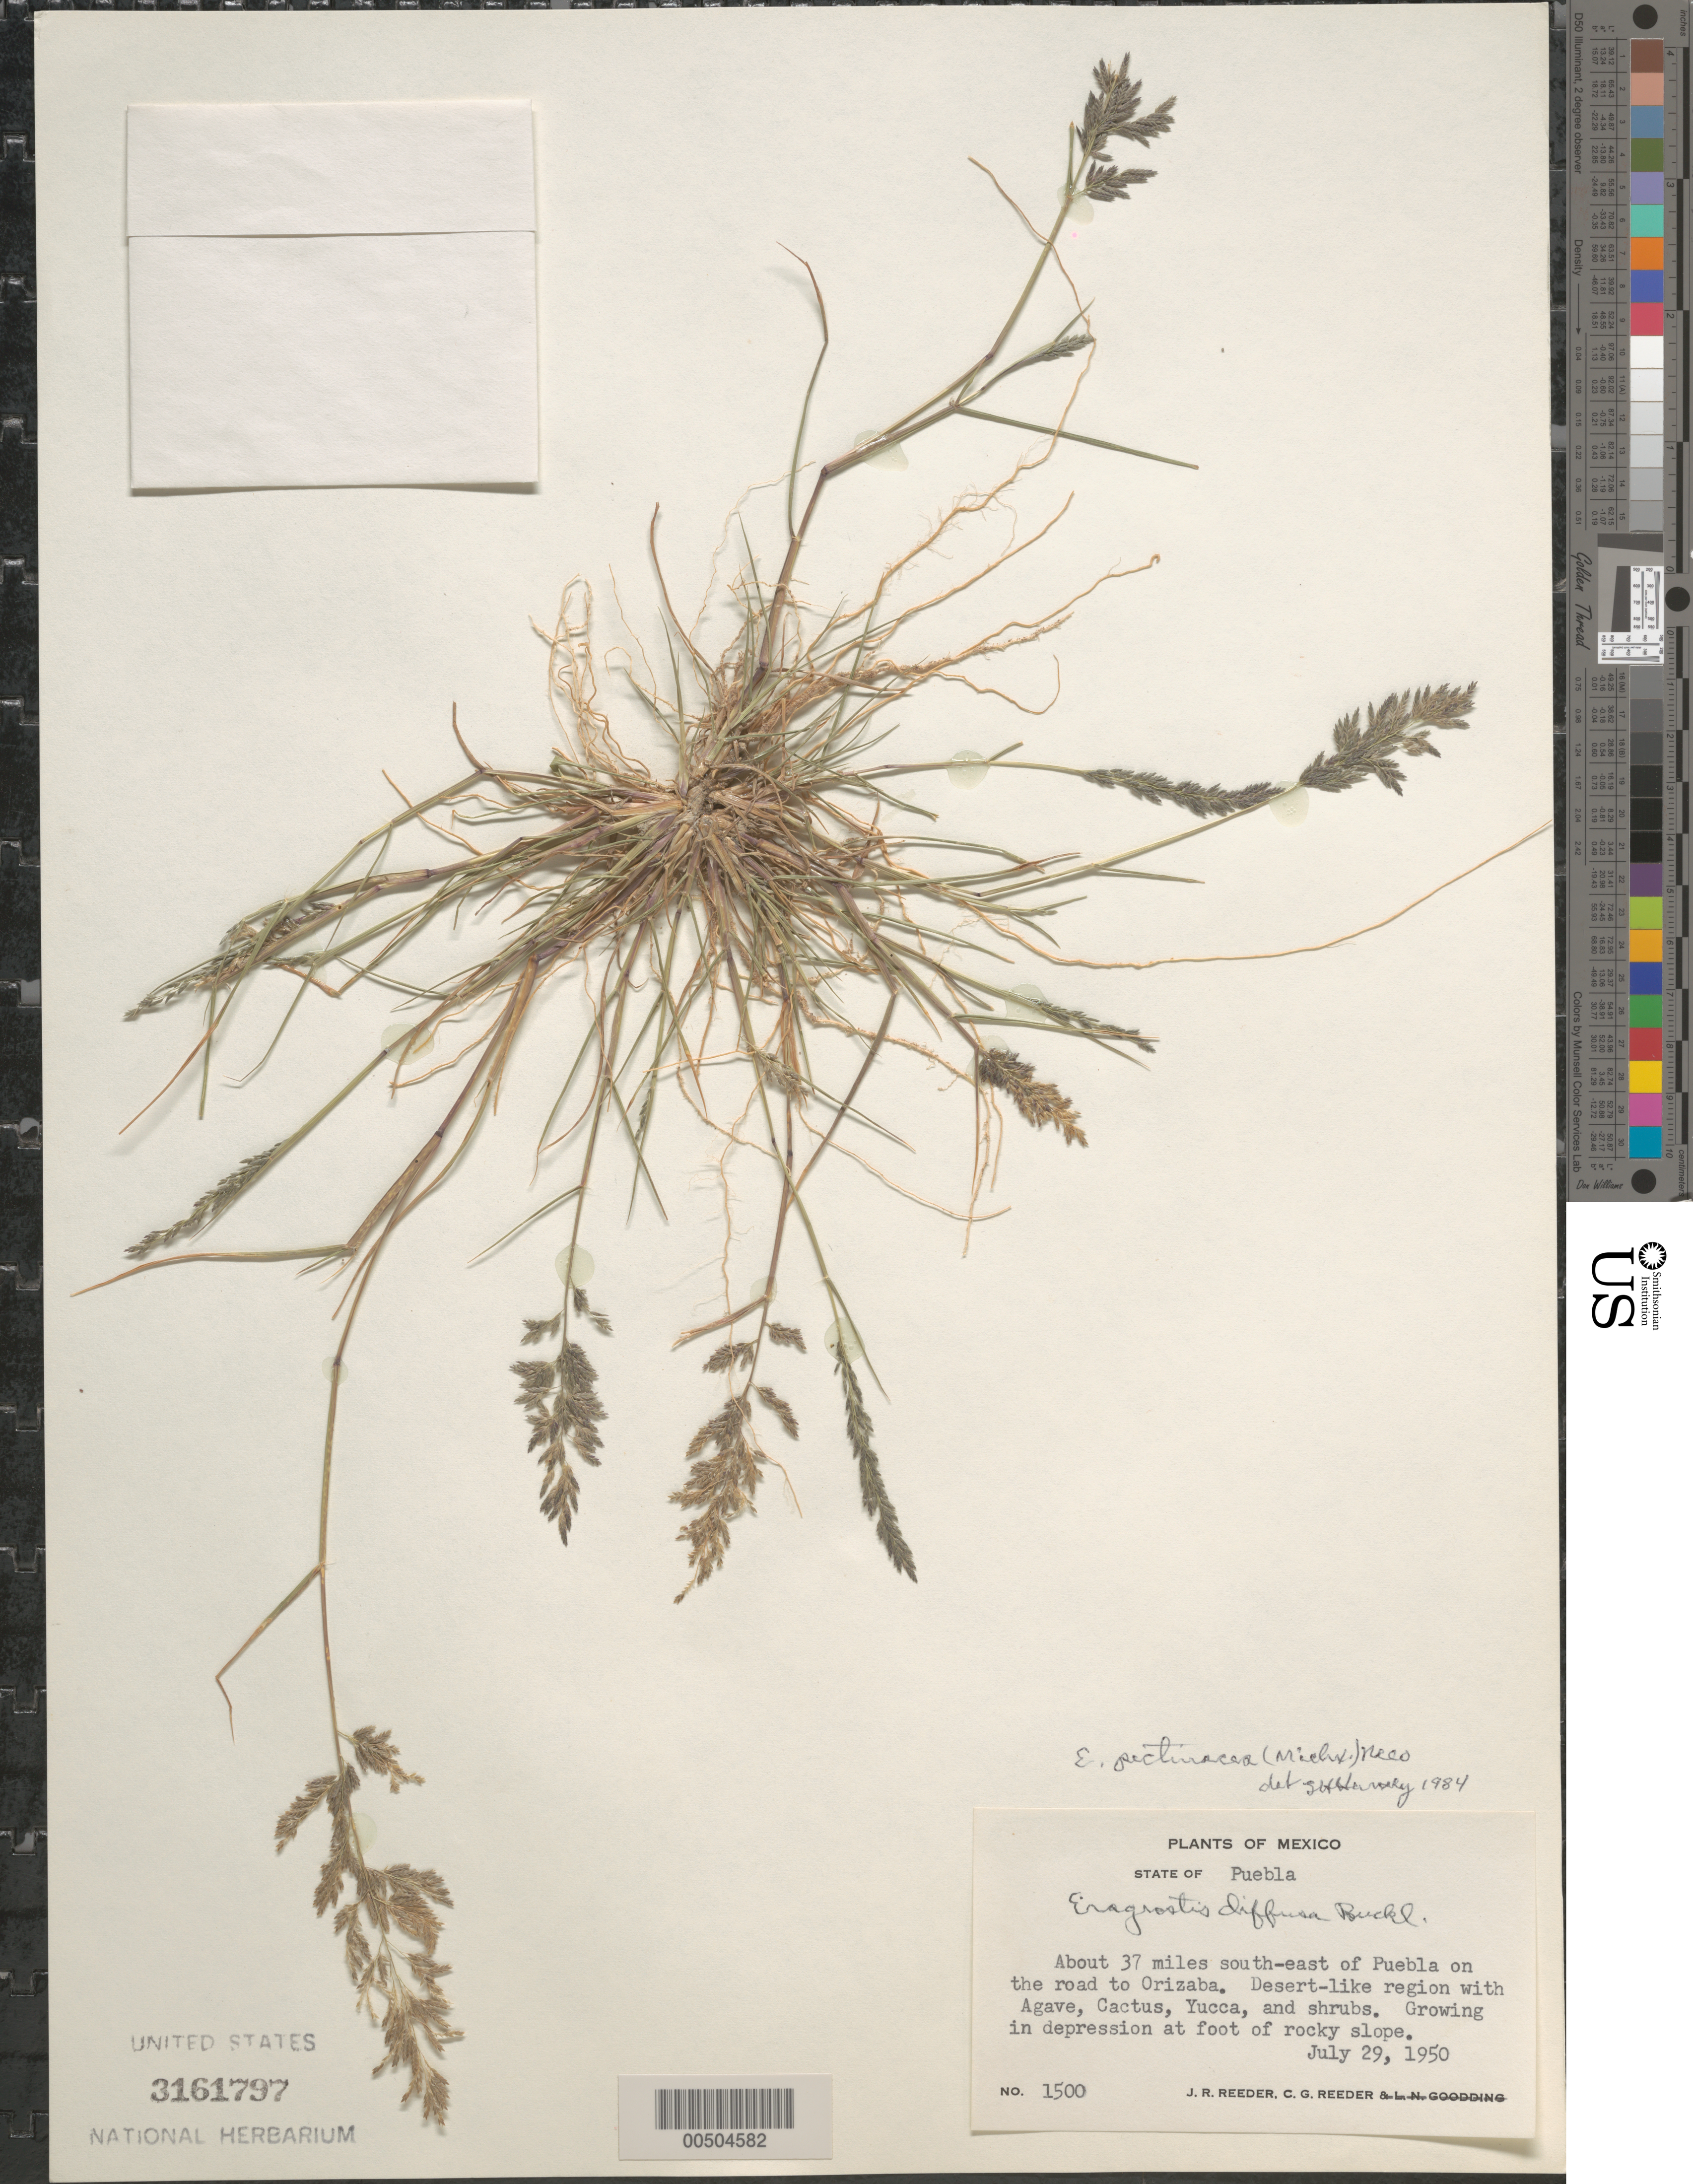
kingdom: Plantae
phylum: Tracheophyta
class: Liliopsida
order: Poales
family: Poaceae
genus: Eragrostis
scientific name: Eragrostis pectinacea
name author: (Michx.) Nees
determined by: Harvey, L. H.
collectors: J. R. Reeder & C. G. Reeder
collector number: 1500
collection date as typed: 29 Jul 1950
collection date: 1950-07-29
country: Mexico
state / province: Puebla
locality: About 37 mi SE of Puebla on the rd to Orizaba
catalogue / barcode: US 3161797